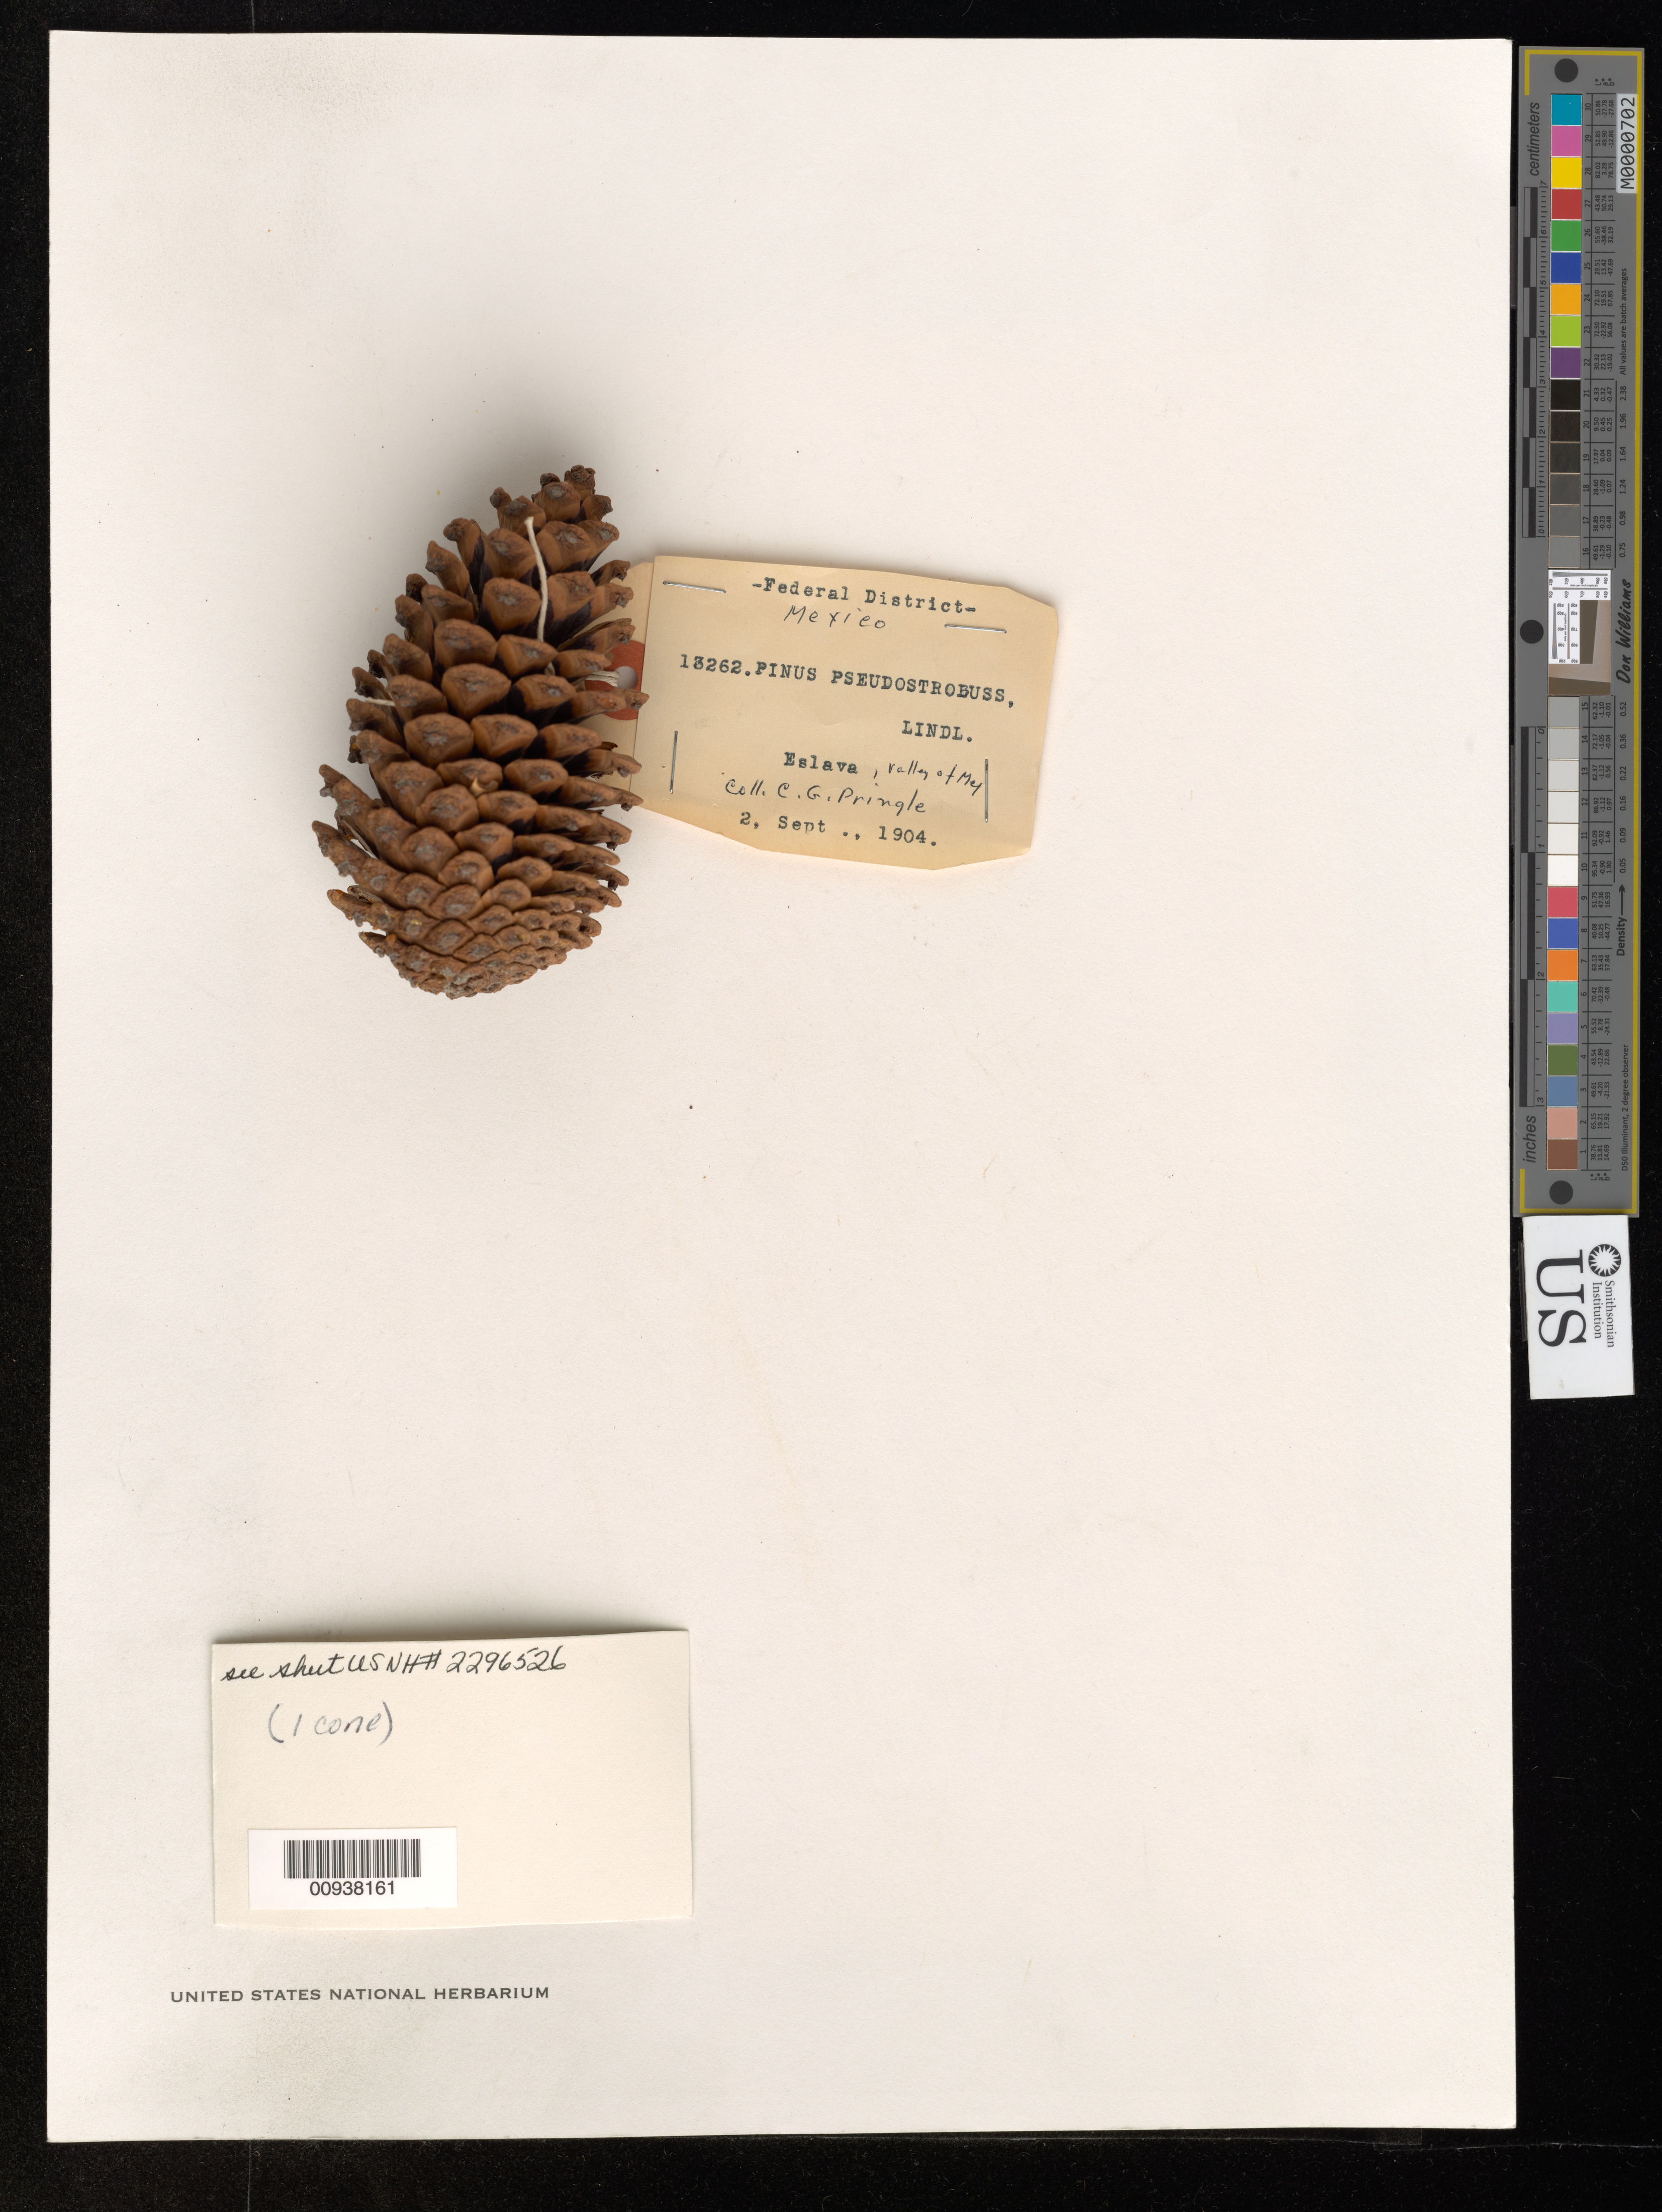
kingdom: Plantae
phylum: Tracheophyta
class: Pinopsida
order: Pinales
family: Pinaceae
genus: Pinus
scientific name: Pinus pseudostrobus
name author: Lindl.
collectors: C. G. Pringle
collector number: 13262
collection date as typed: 02 Sep 1904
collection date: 1904-09-02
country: Mexico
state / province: Distrito Federal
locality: Eslava, Valley of Mexico.